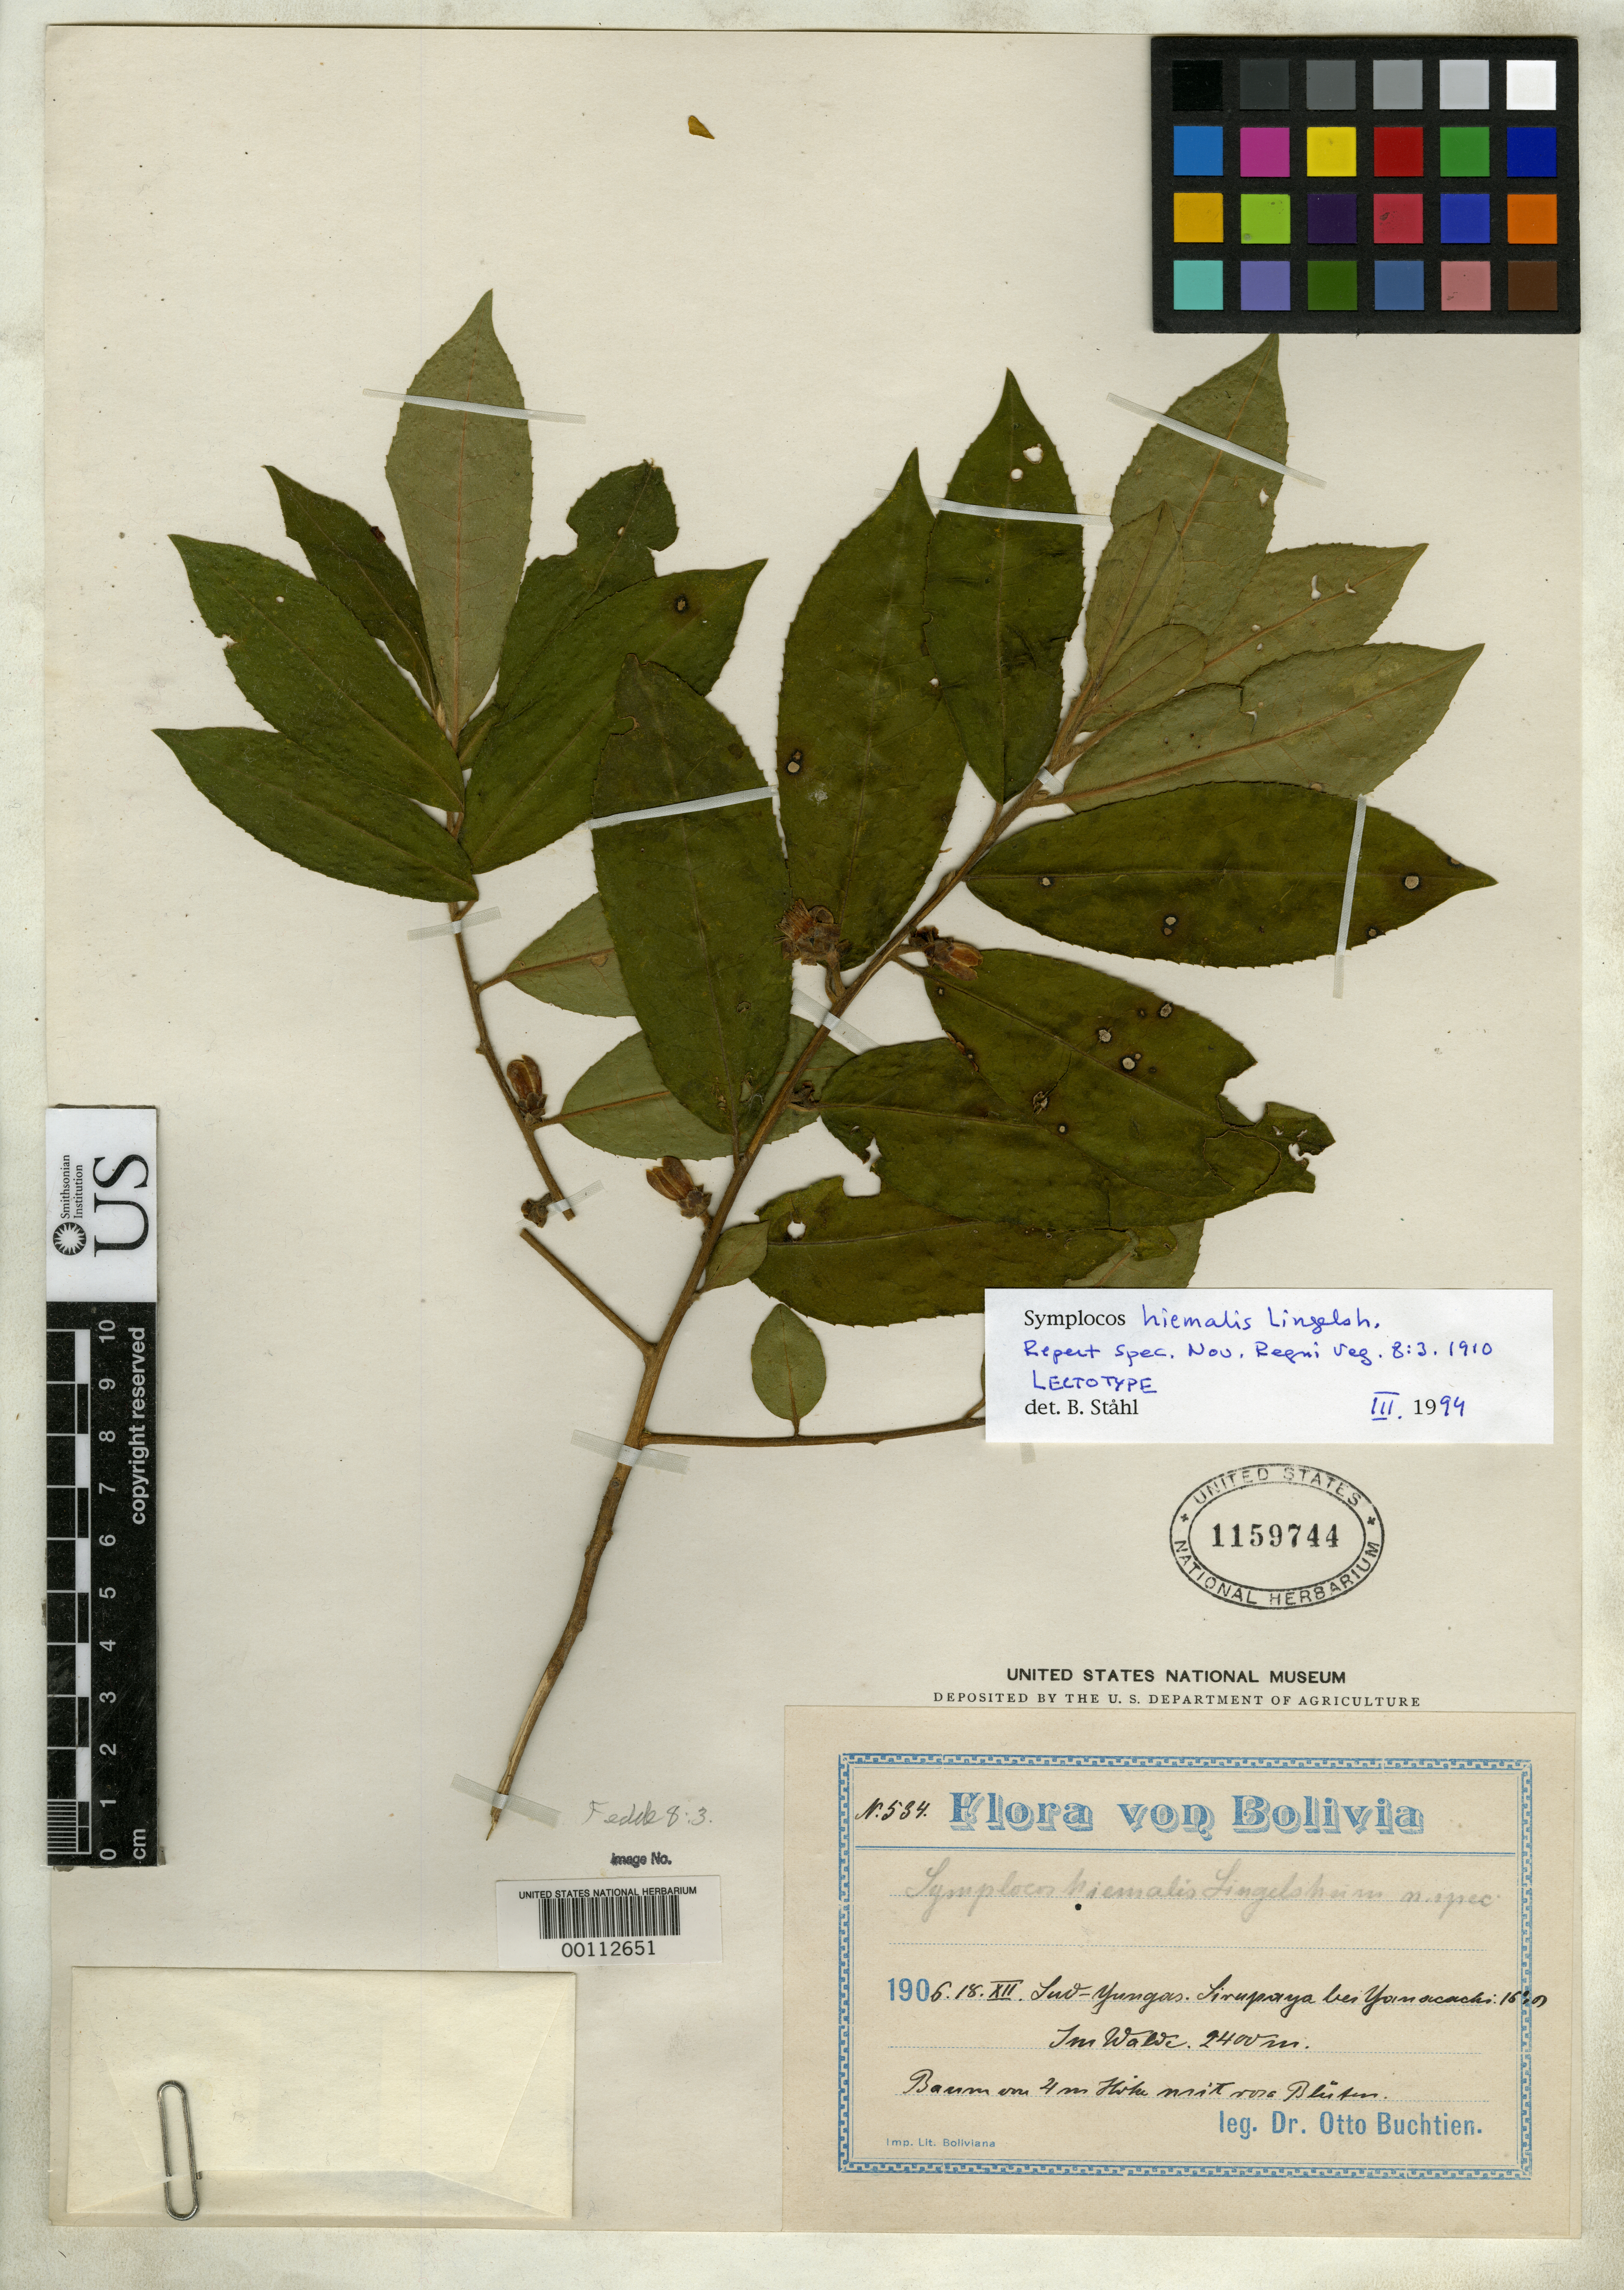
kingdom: Plantae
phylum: Tracheophyta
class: Magnoliopsida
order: Ericales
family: Symplocaceae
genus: Symplocos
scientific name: Symplocos hiemalis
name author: Lingelsh.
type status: Lectotype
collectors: O. Buchtien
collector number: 534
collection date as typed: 18 Dec 1906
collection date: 1906-12-18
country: Bolivia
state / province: La Paz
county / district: Sud Yungas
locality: Sirapayo bei Yanacachi in walde.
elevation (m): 2400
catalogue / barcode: US 1159744